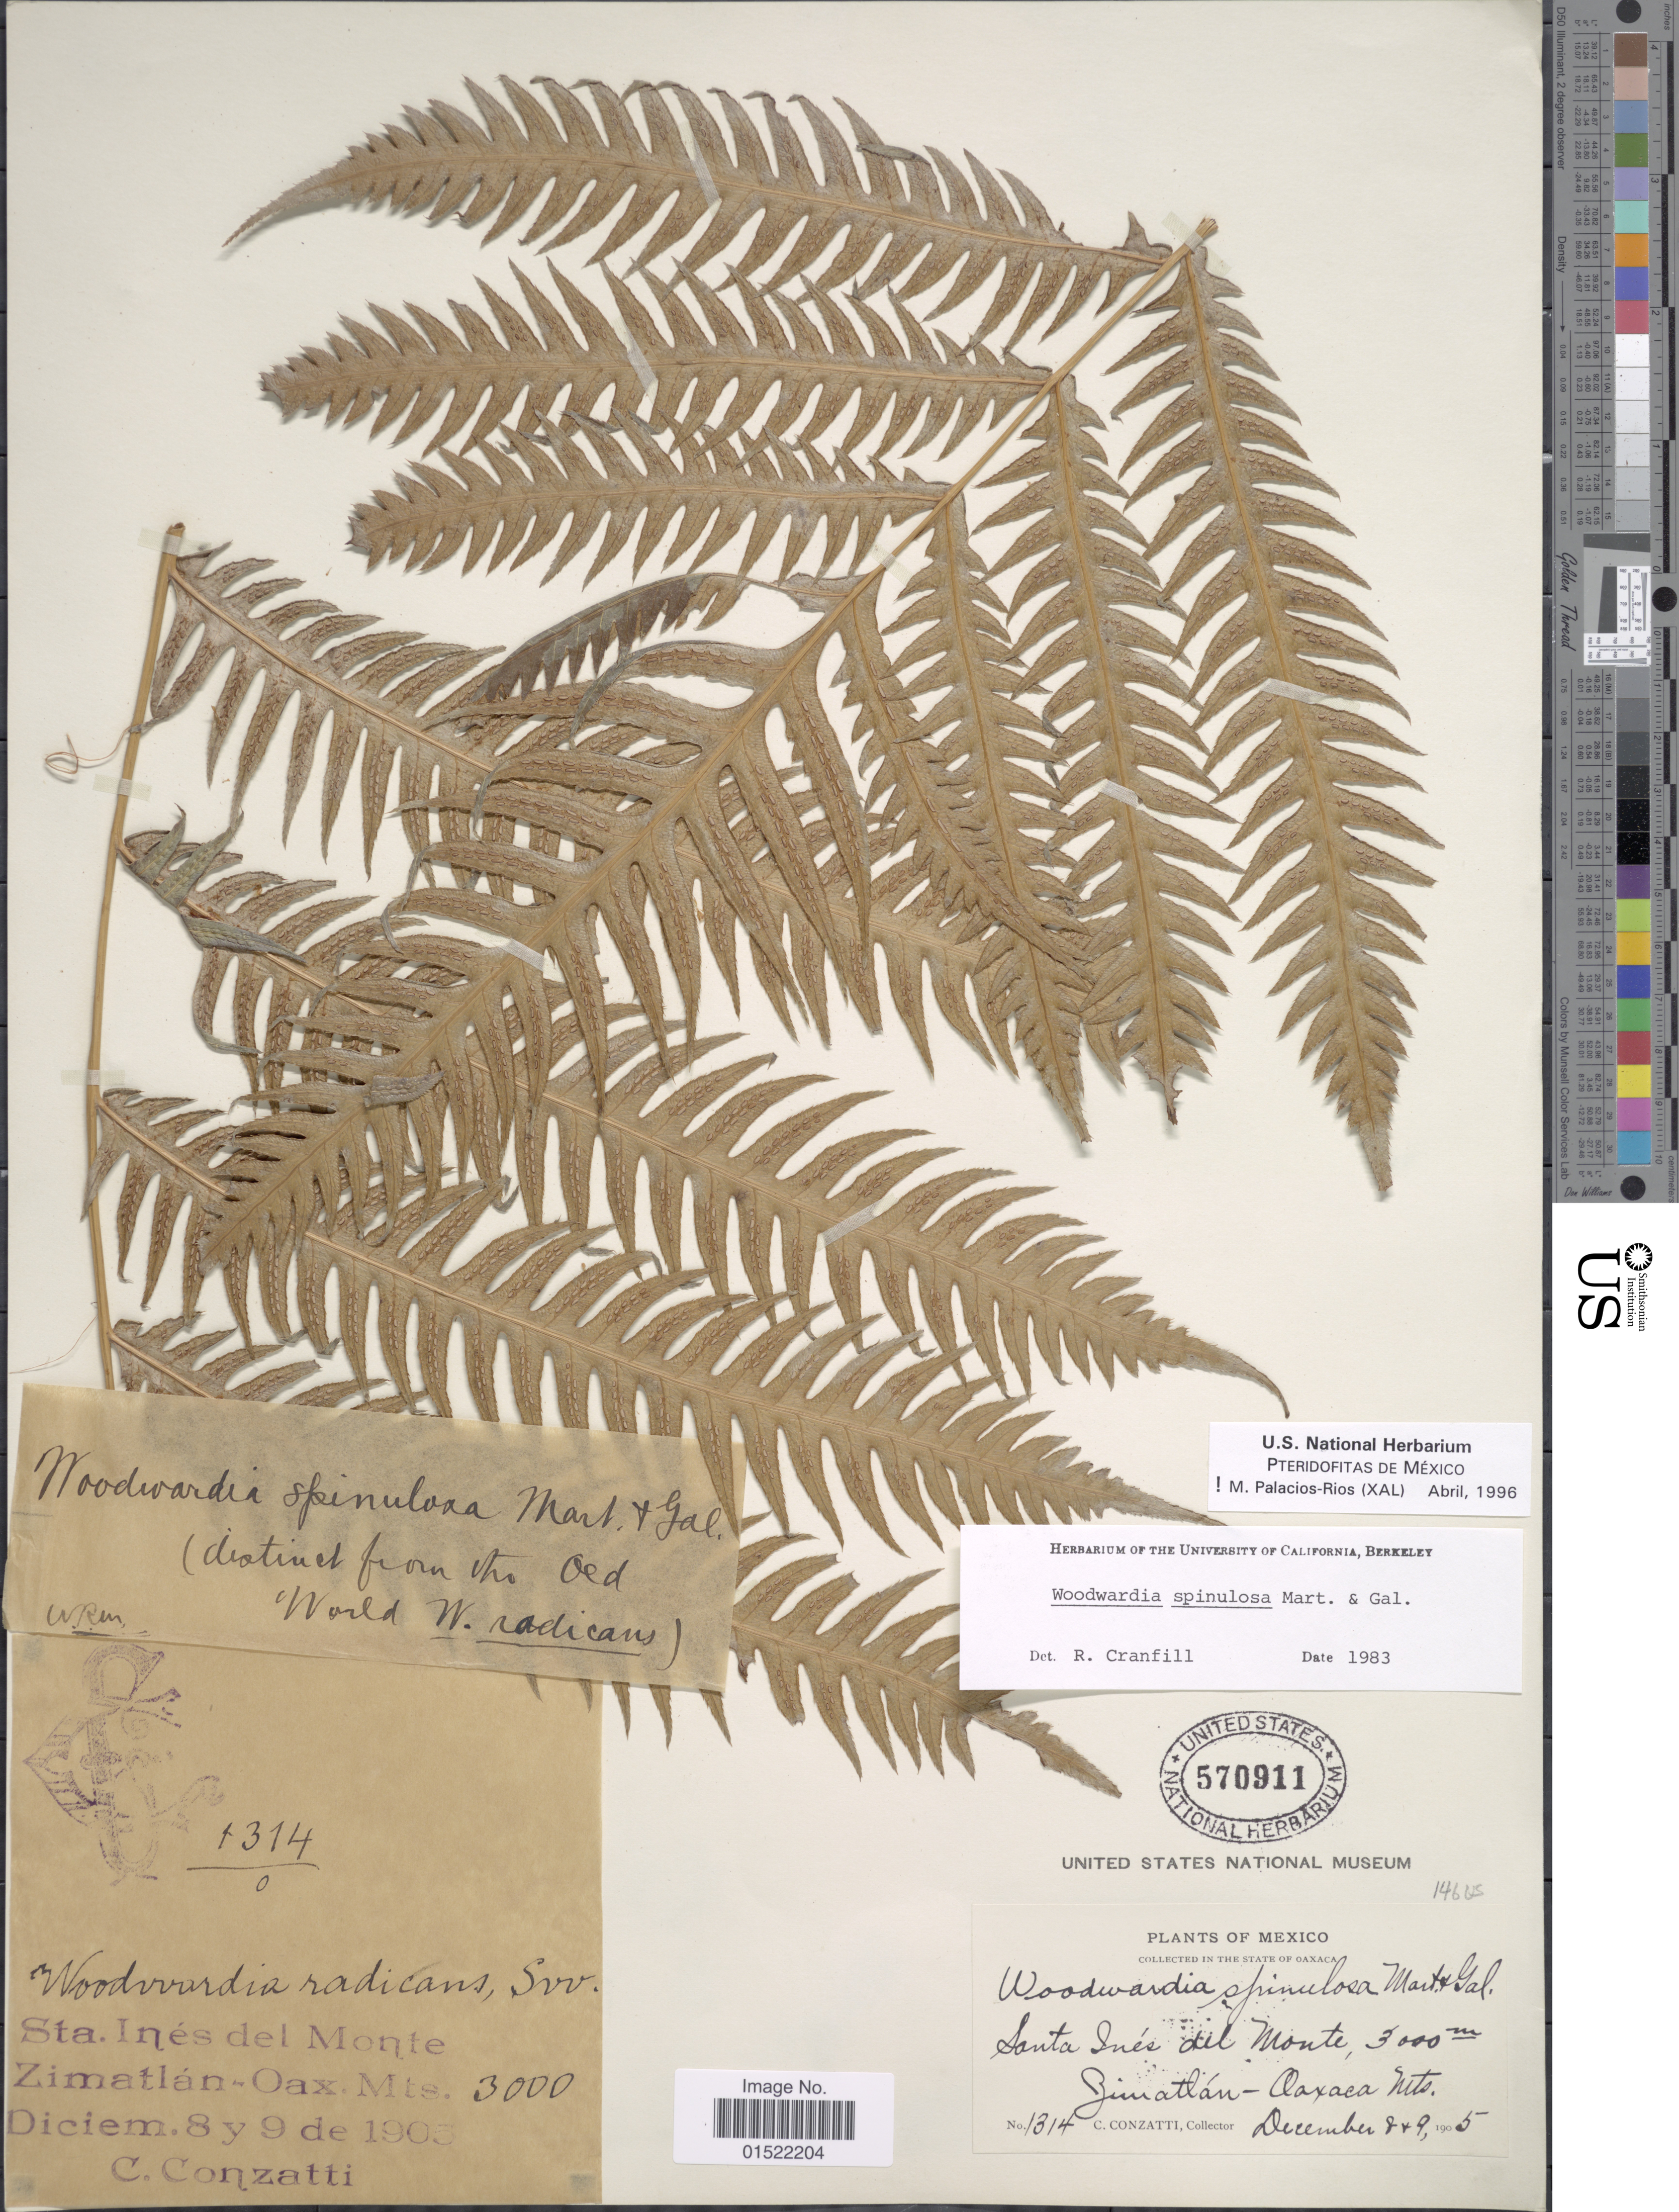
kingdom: Plantae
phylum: Tracheophyta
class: Polypodiopsida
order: Polypodiales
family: Blechnaceae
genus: Woodwardia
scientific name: Woodwardia spinulosa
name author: M. Martens & Galeotti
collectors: C. Conzatti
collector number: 1314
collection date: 1905-12-08/1905-12-09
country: Mexico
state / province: Oaxaca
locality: State of Oaxaca, Santa Ines del Monte, Zimatlan- Oaxaca Mts.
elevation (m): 3000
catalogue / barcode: US 570911